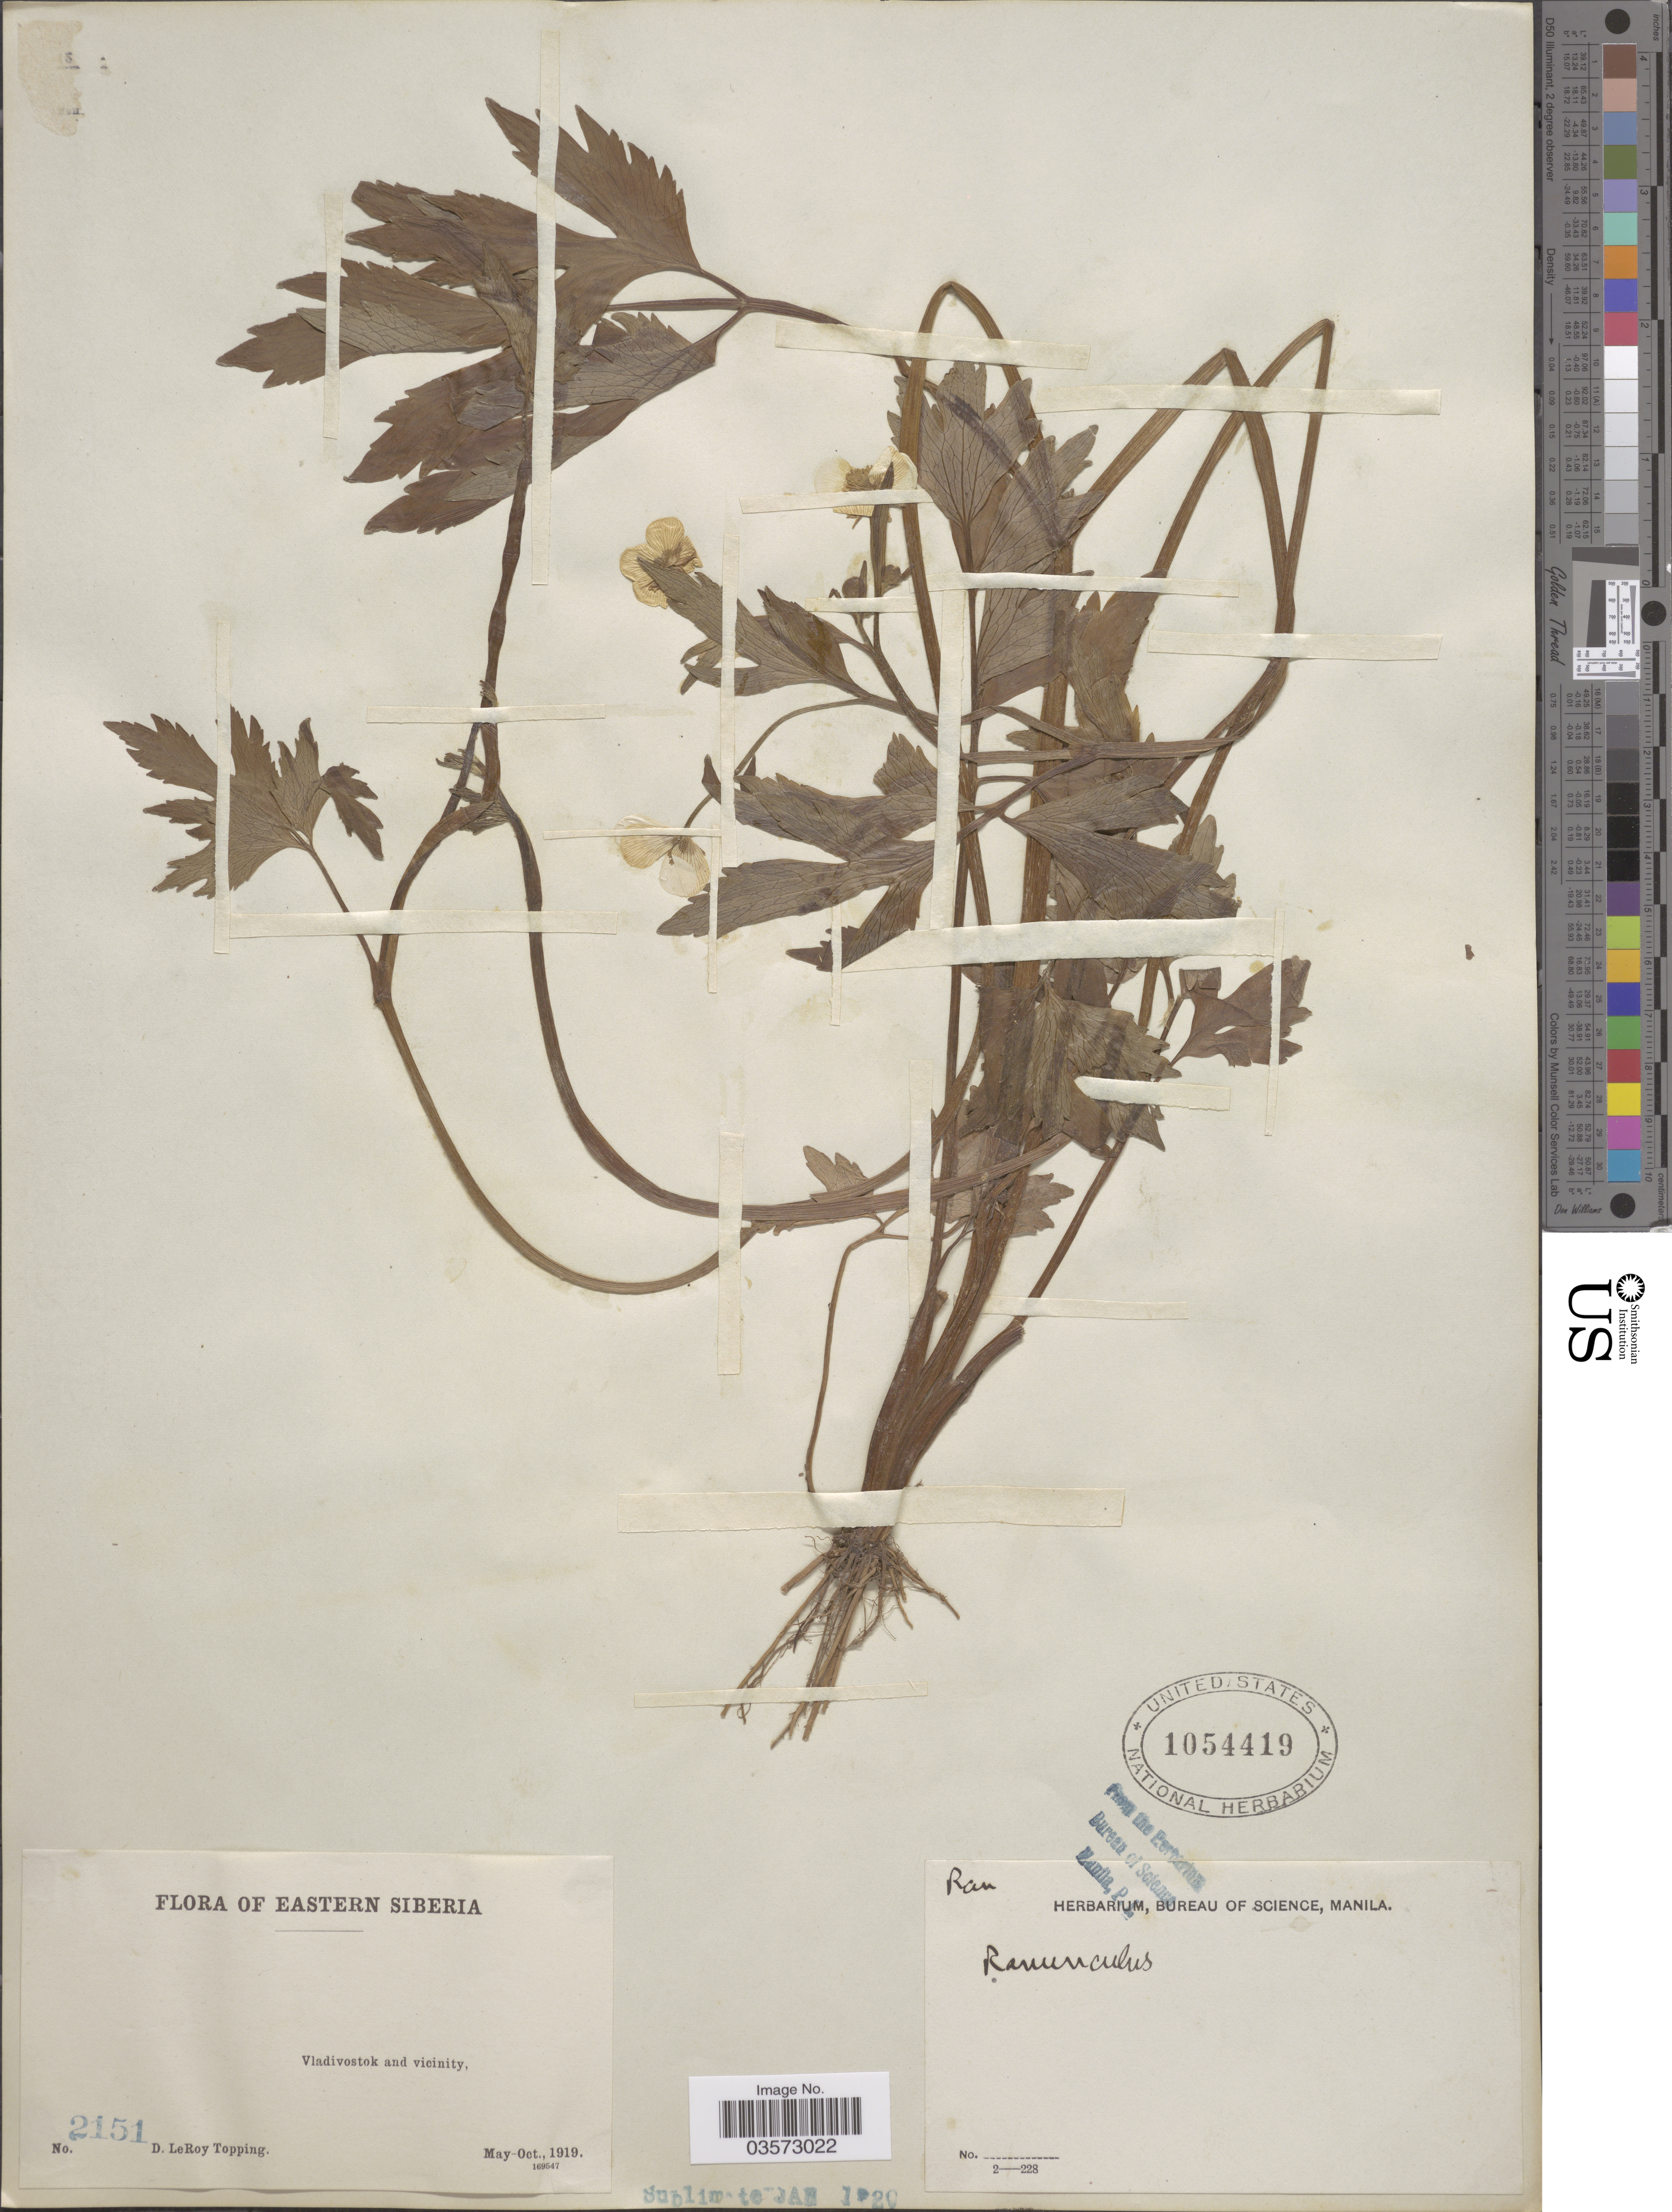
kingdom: Plantae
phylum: Tracheophyta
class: Magnoliopsida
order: Ranunculales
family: Ranunculaceae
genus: Ranunculus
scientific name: Ranunculus sp.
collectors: D. L. Topping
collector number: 2151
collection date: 1919-05/1919-10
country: Russian Federation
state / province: Primorsky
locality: Eastern Siberia. Vladivostok and vicinity.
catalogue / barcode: US 1054419